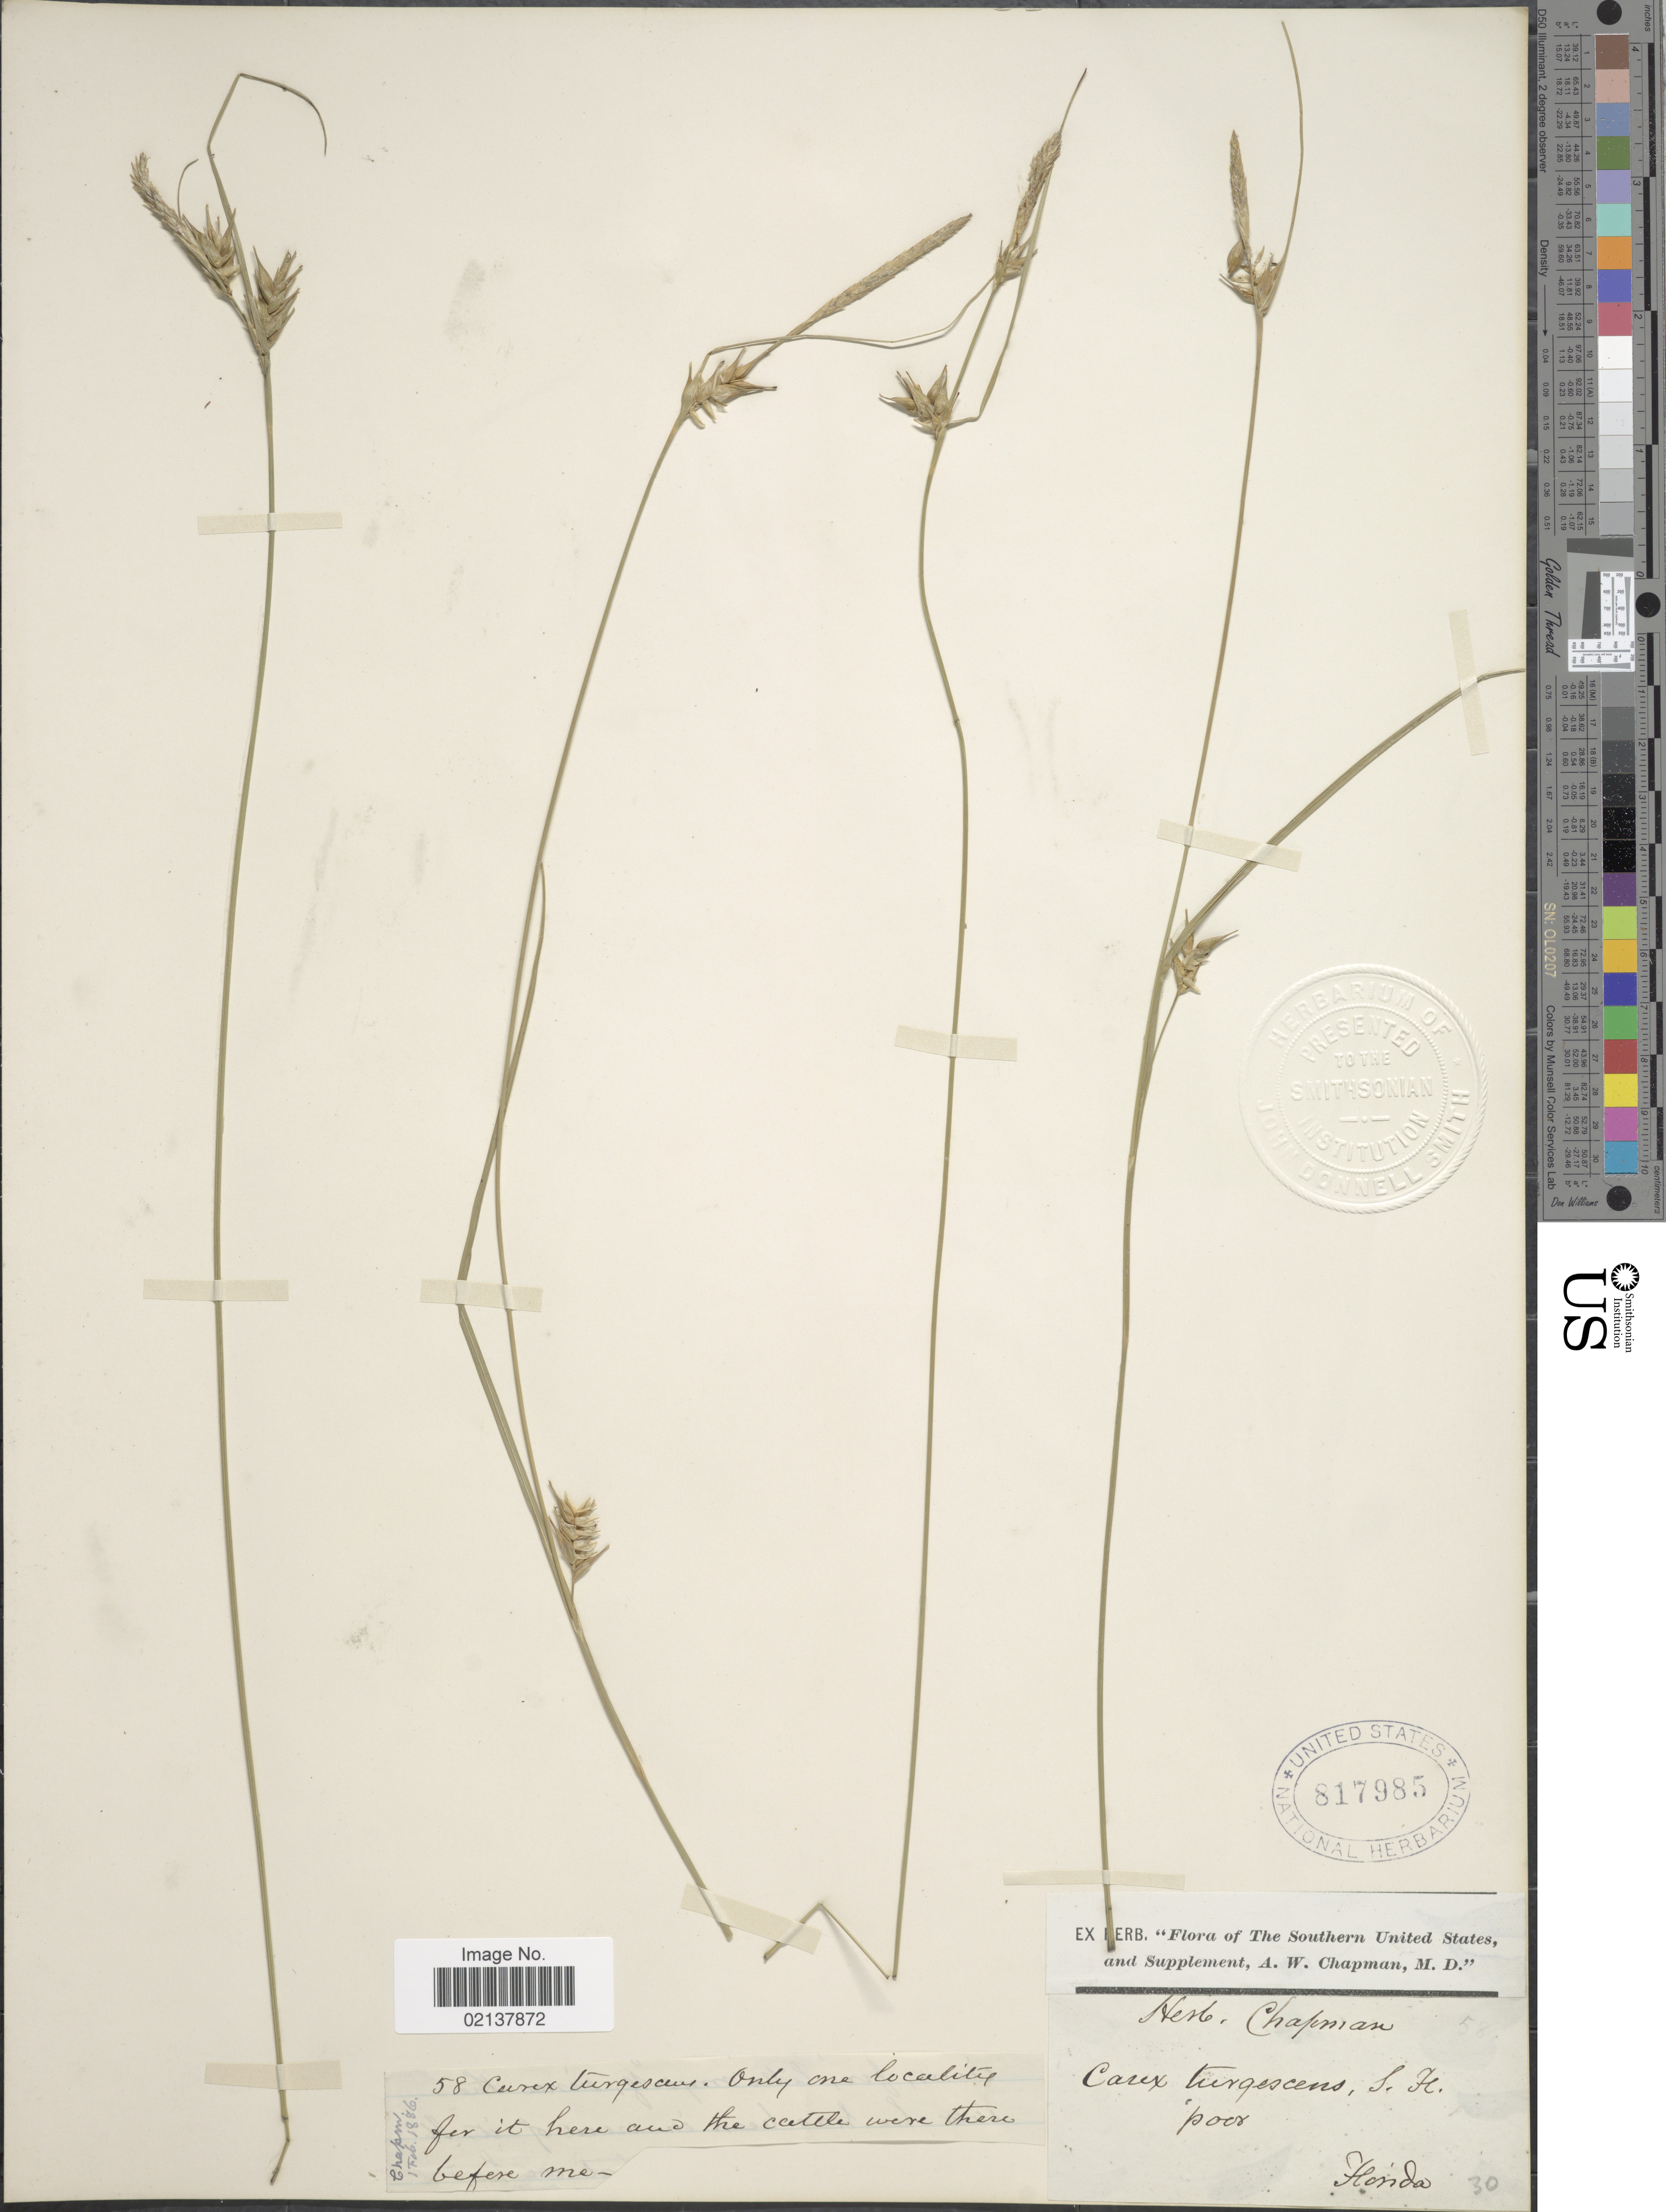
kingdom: Plantae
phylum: Tracheophyta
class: Liliopsida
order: Poales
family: Cyperaceae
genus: Carex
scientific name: Carex turgescens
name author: Torr.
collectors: A. Chapman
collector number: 58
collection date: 1886-02-01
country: United States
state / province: Florida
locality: The Southern United States, and Supplement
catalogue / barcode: US 817985